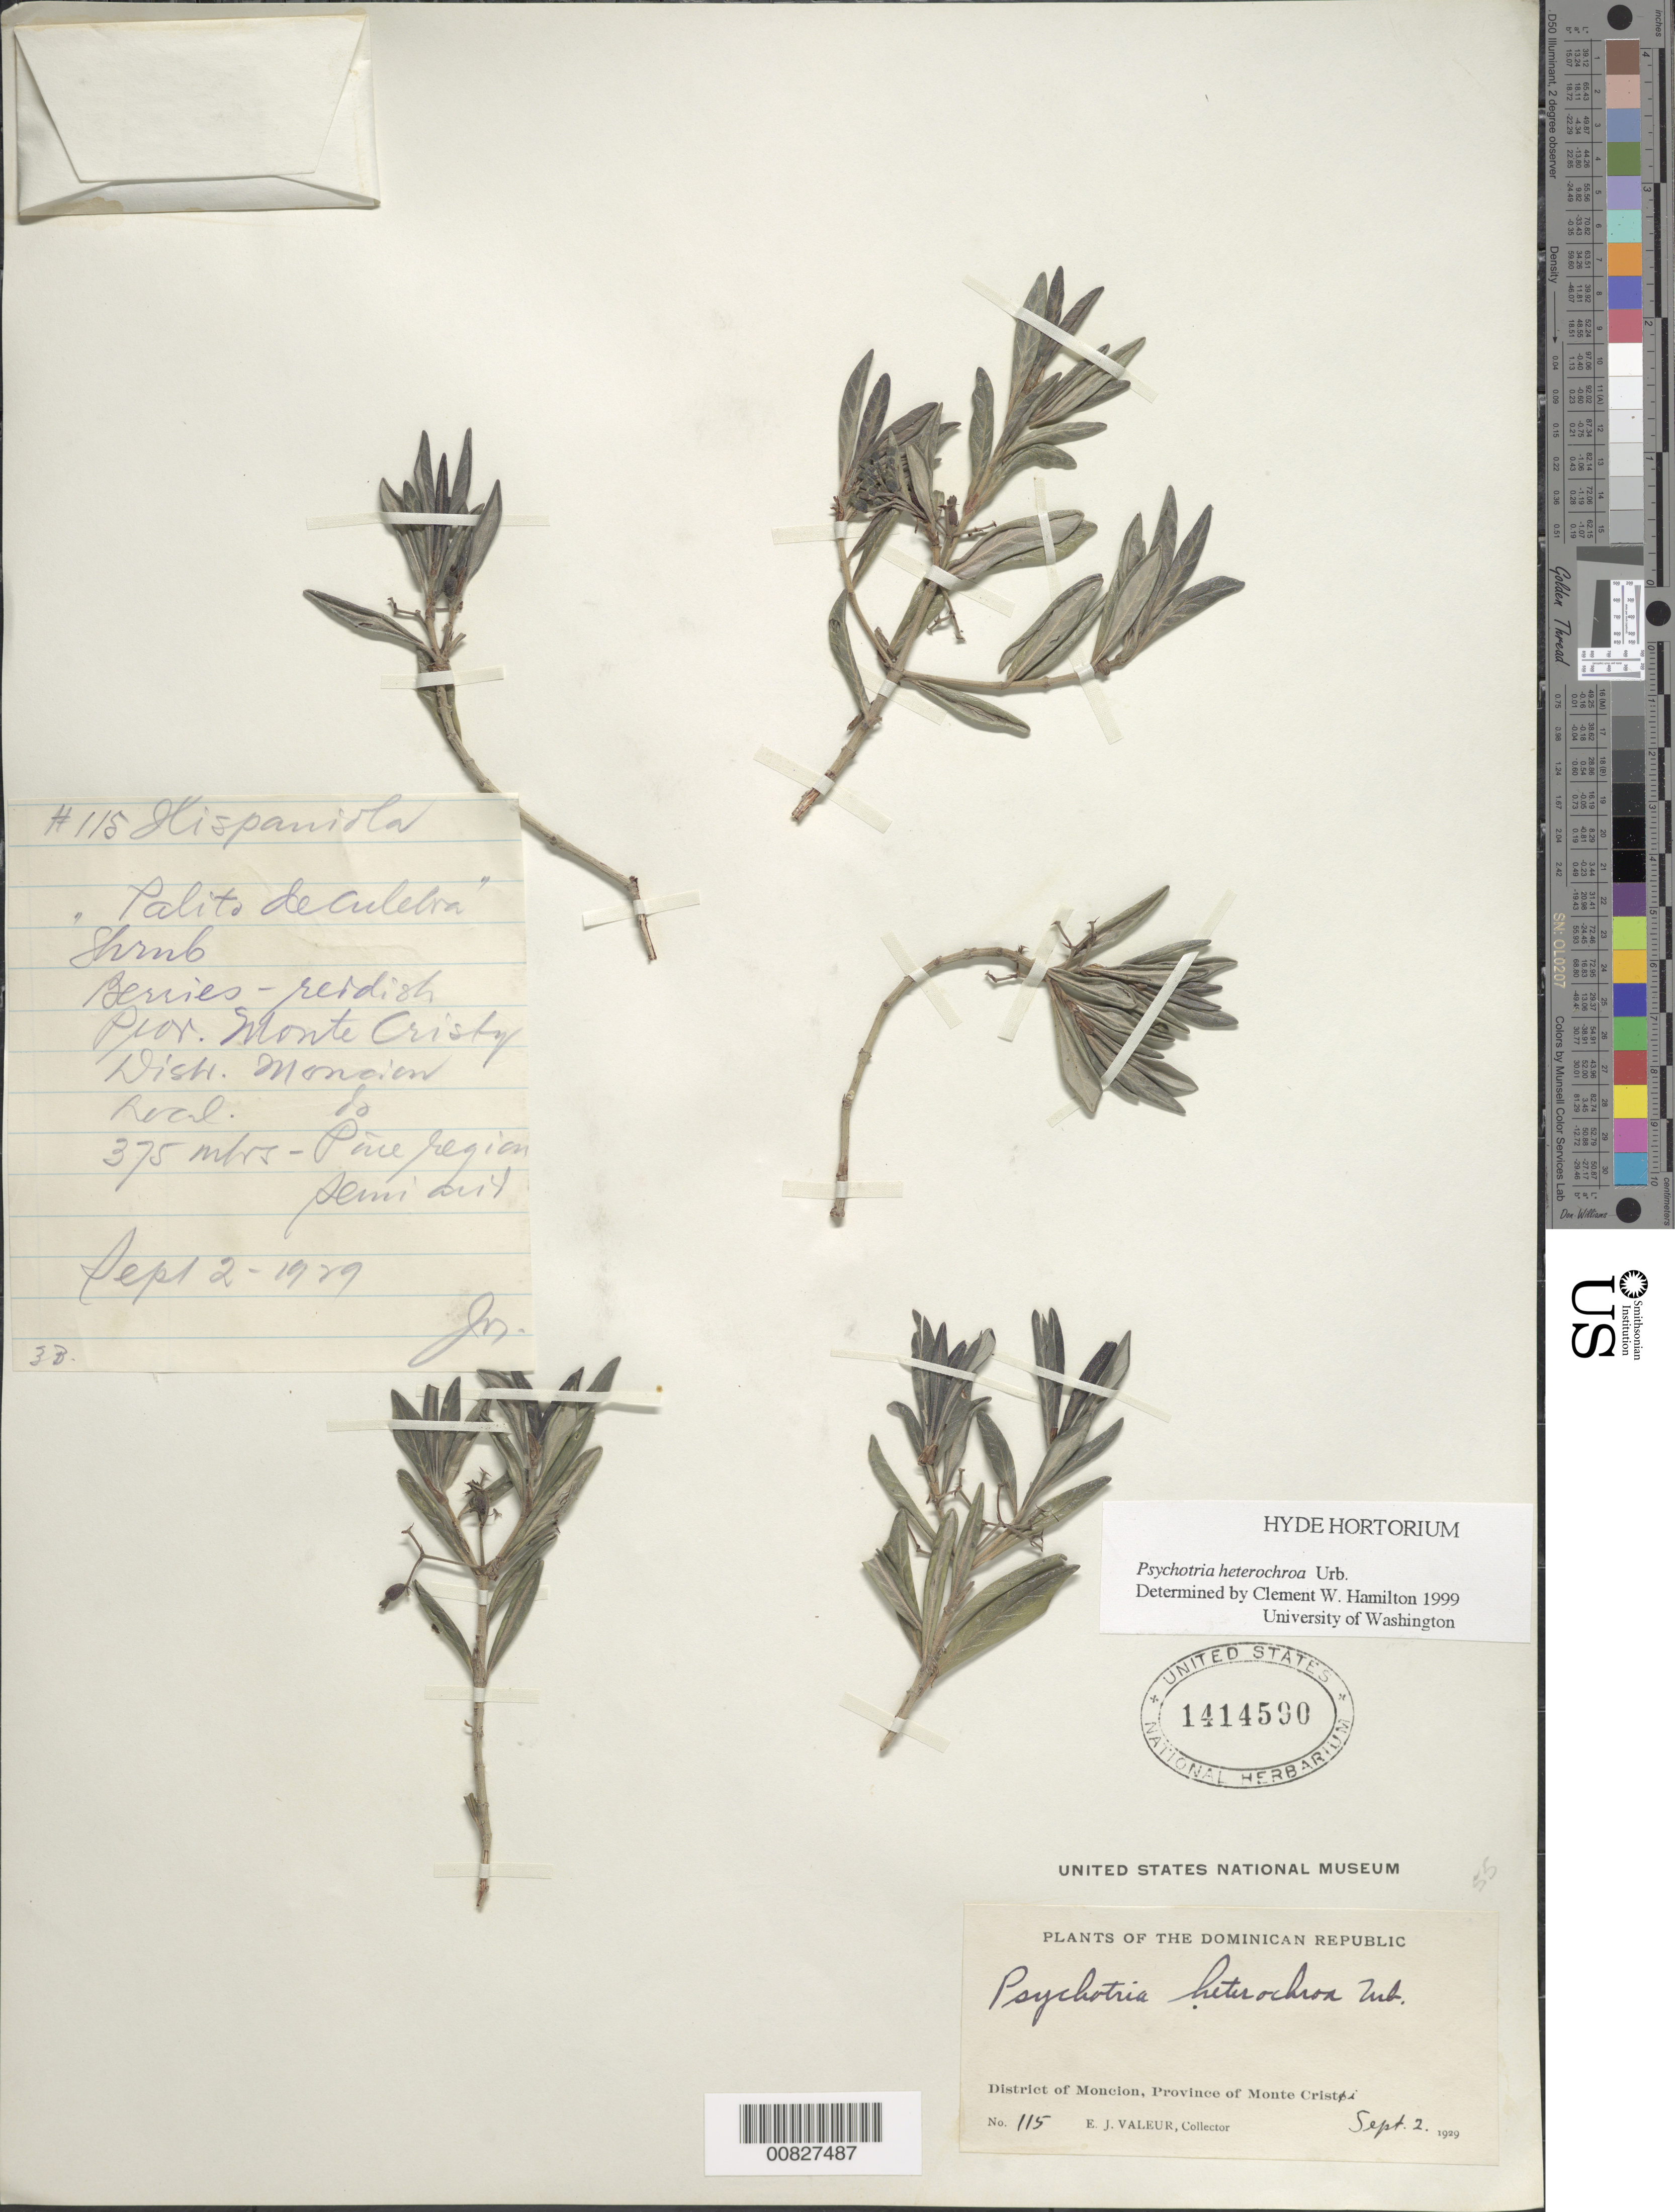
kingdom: Plantae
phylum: Tracheophyta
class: Magnoliopsida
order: Gentianales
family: Rubiaceae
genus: Psychotria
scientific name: Psychotria heterochroa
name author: Urb.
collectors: E. Valeur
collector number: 115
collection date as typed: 02 Sep 1929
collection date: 1929-09-02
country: Dominican Republic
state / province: Monte Cristi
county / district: Monción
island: Hispaniola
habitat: Semi arid pine region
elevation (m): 375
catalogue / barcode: US 1414590